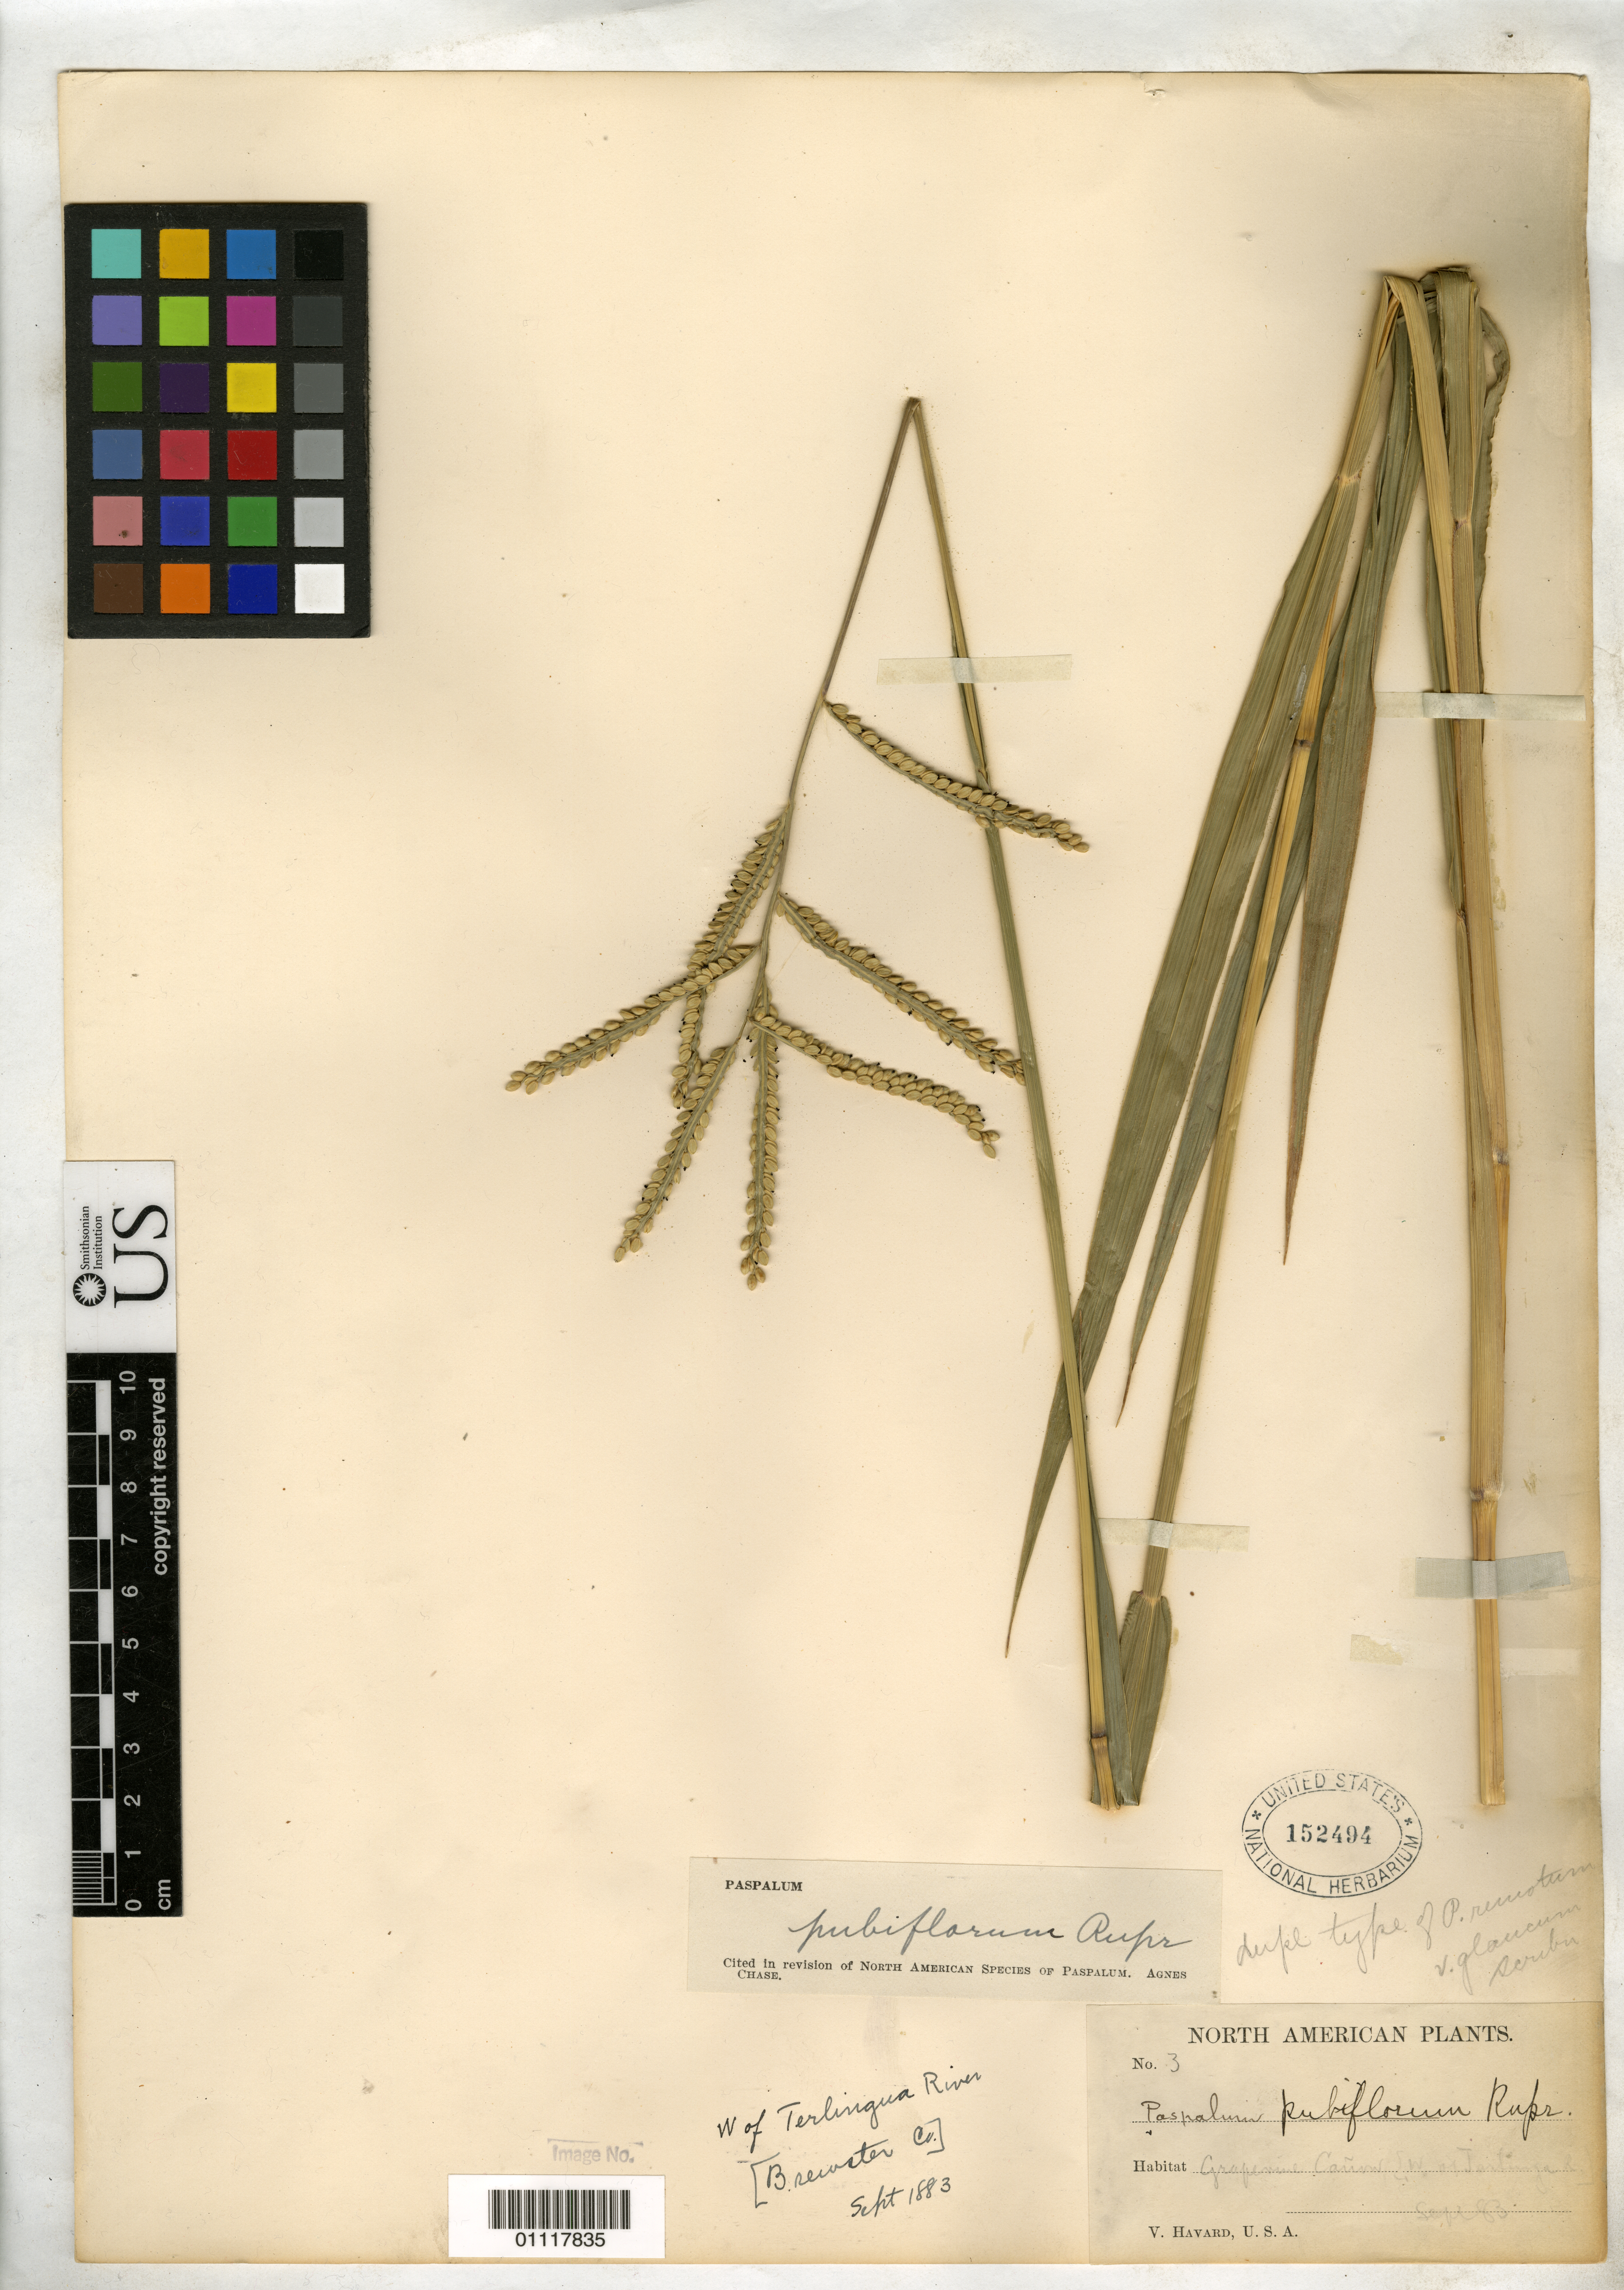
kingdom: Plantae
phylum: Tracheophyta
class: Liliopsida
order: Poales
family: Poaceae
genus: Paspalum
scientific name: Paspalum remotum var. glaucum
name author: Scribn. ex Vasey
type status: Type Collection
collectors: V. Havard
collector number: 3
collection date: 1883-09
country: United States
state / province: Texas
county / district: Brewster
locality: W of Terlingya River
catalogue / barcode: US 152494